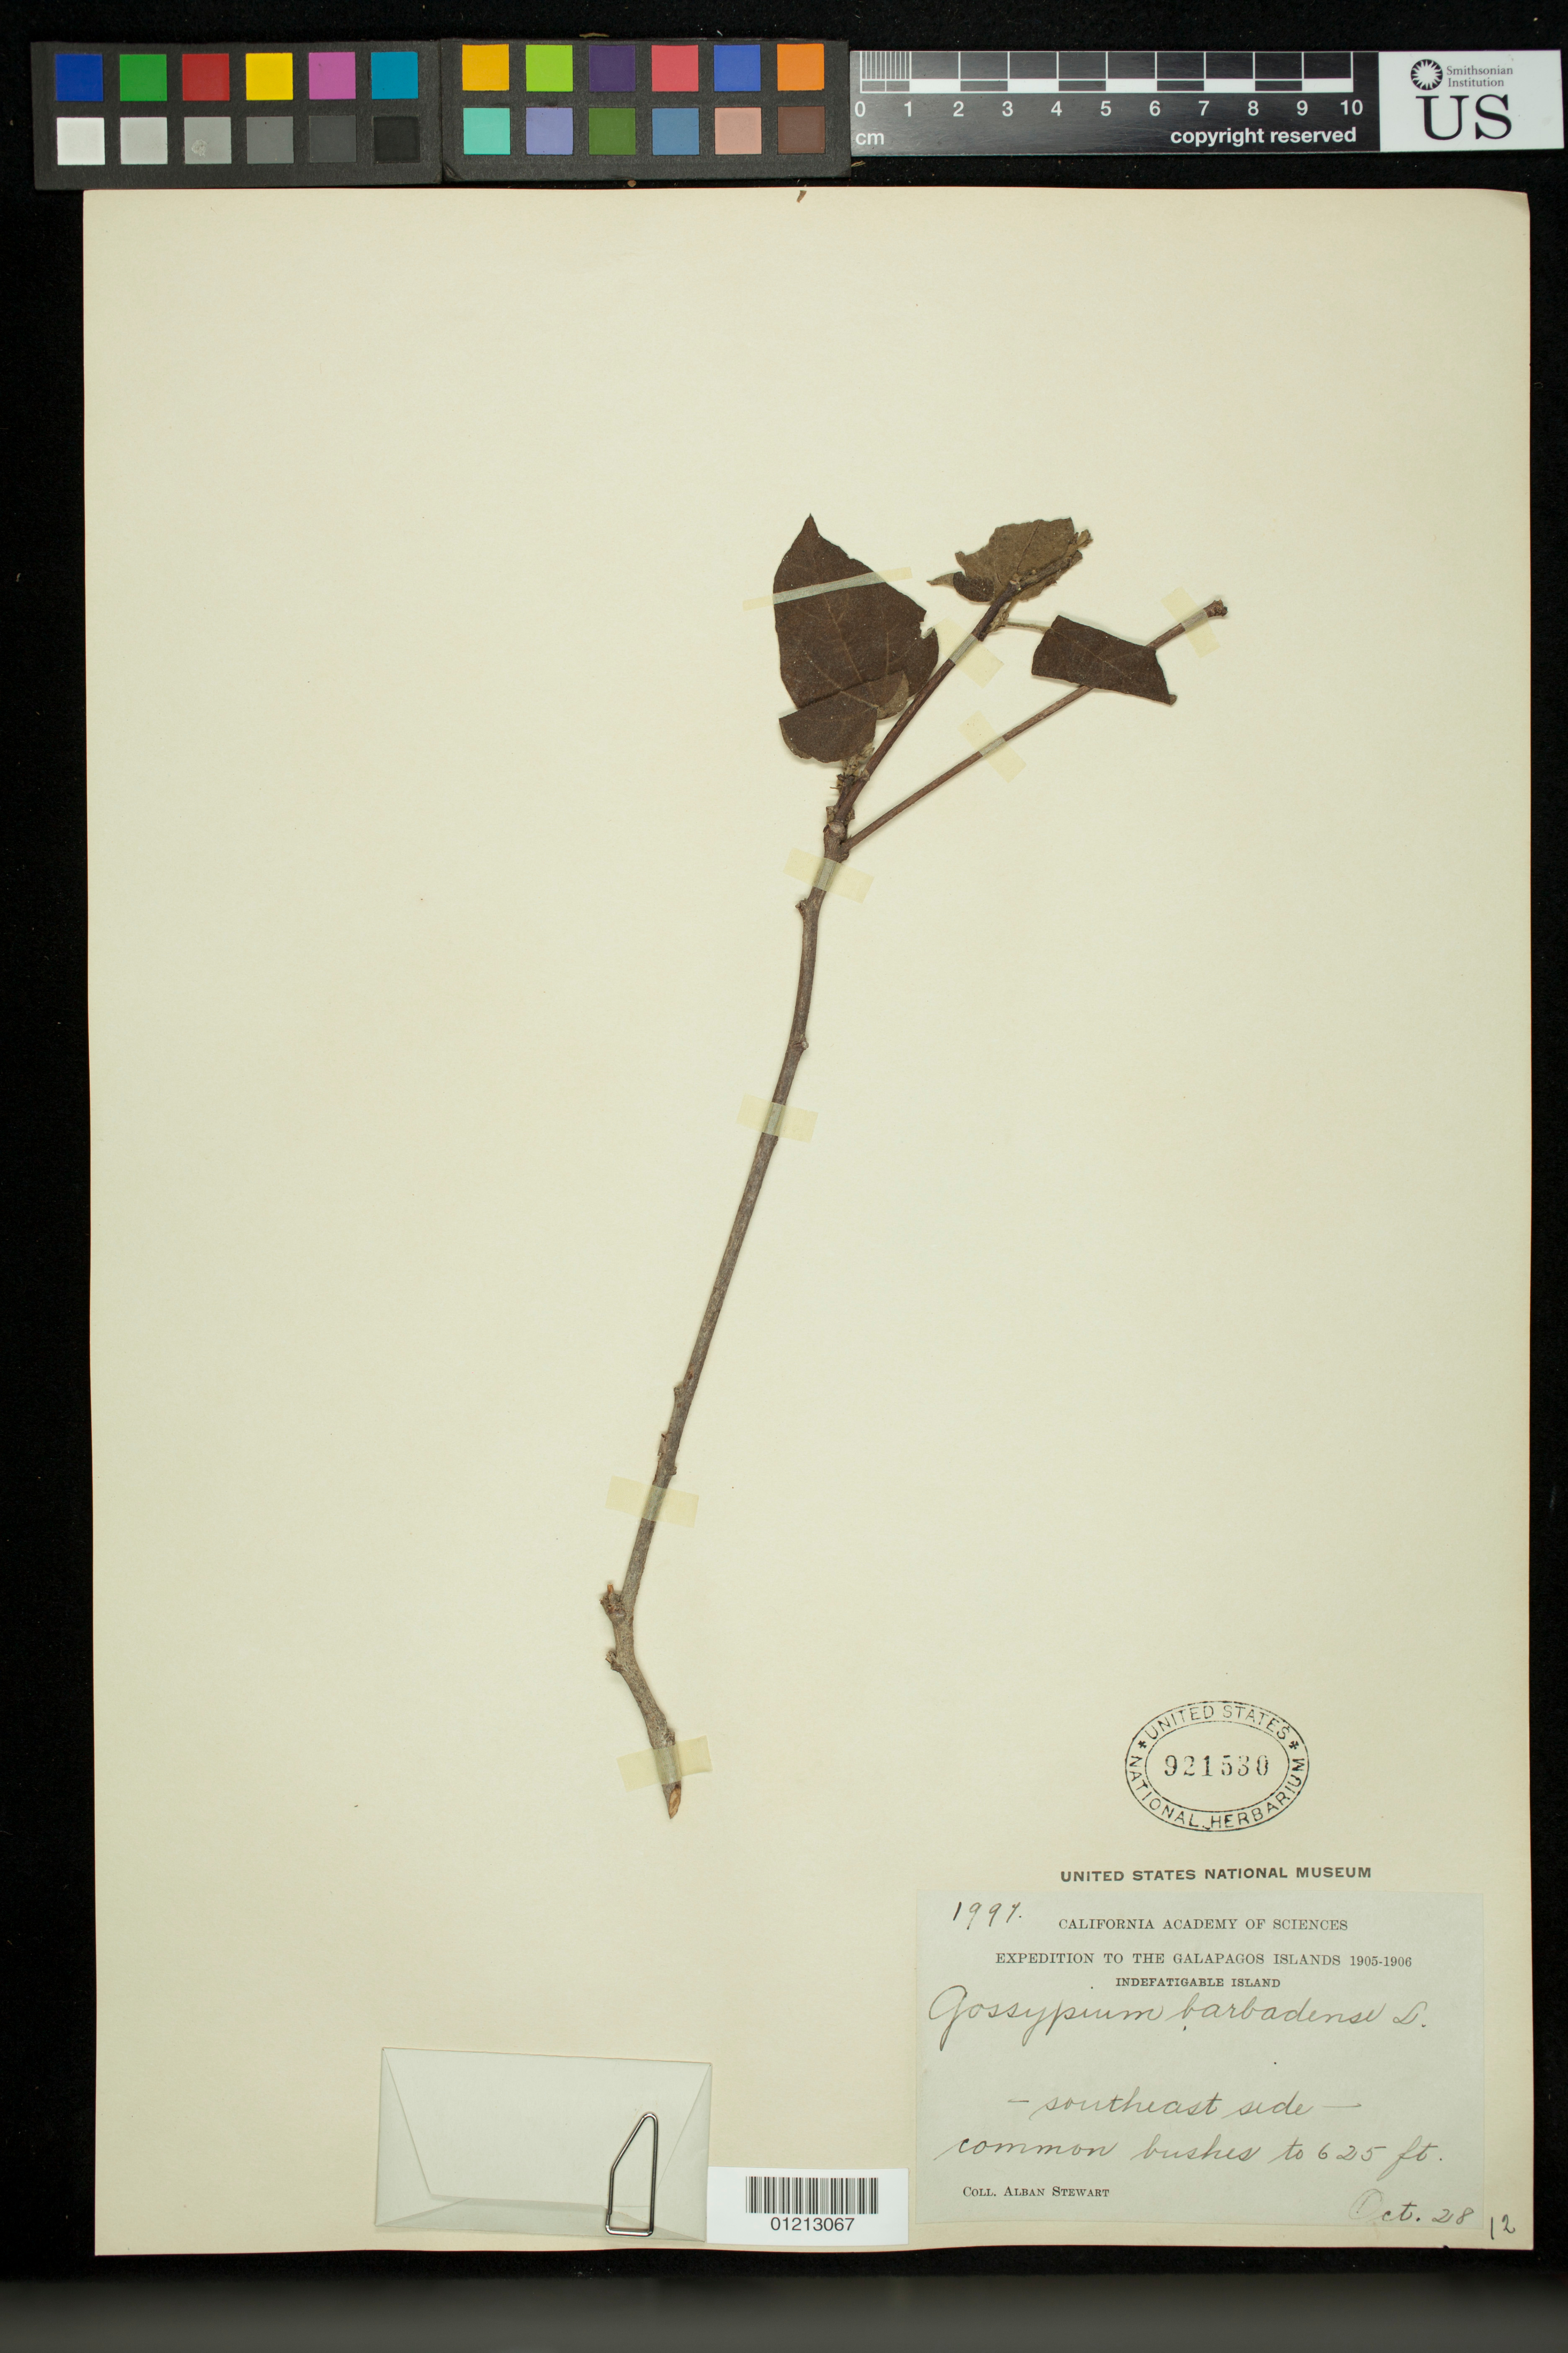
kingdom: Plantae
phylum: Tracheophyta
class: Magnoliopsida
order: Malvales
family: Malvaceae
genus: Gossypium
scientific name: Gossypium barbadense var. darwinii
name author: (G. Watt) J.B. Hutch.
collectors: A. Stewart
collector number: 1997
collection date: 1905-10-28 or 1906-10-28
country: Ecuador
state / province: Colón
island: Indefatigable Island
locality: Southeast side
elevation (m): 190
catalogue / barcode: US 921530